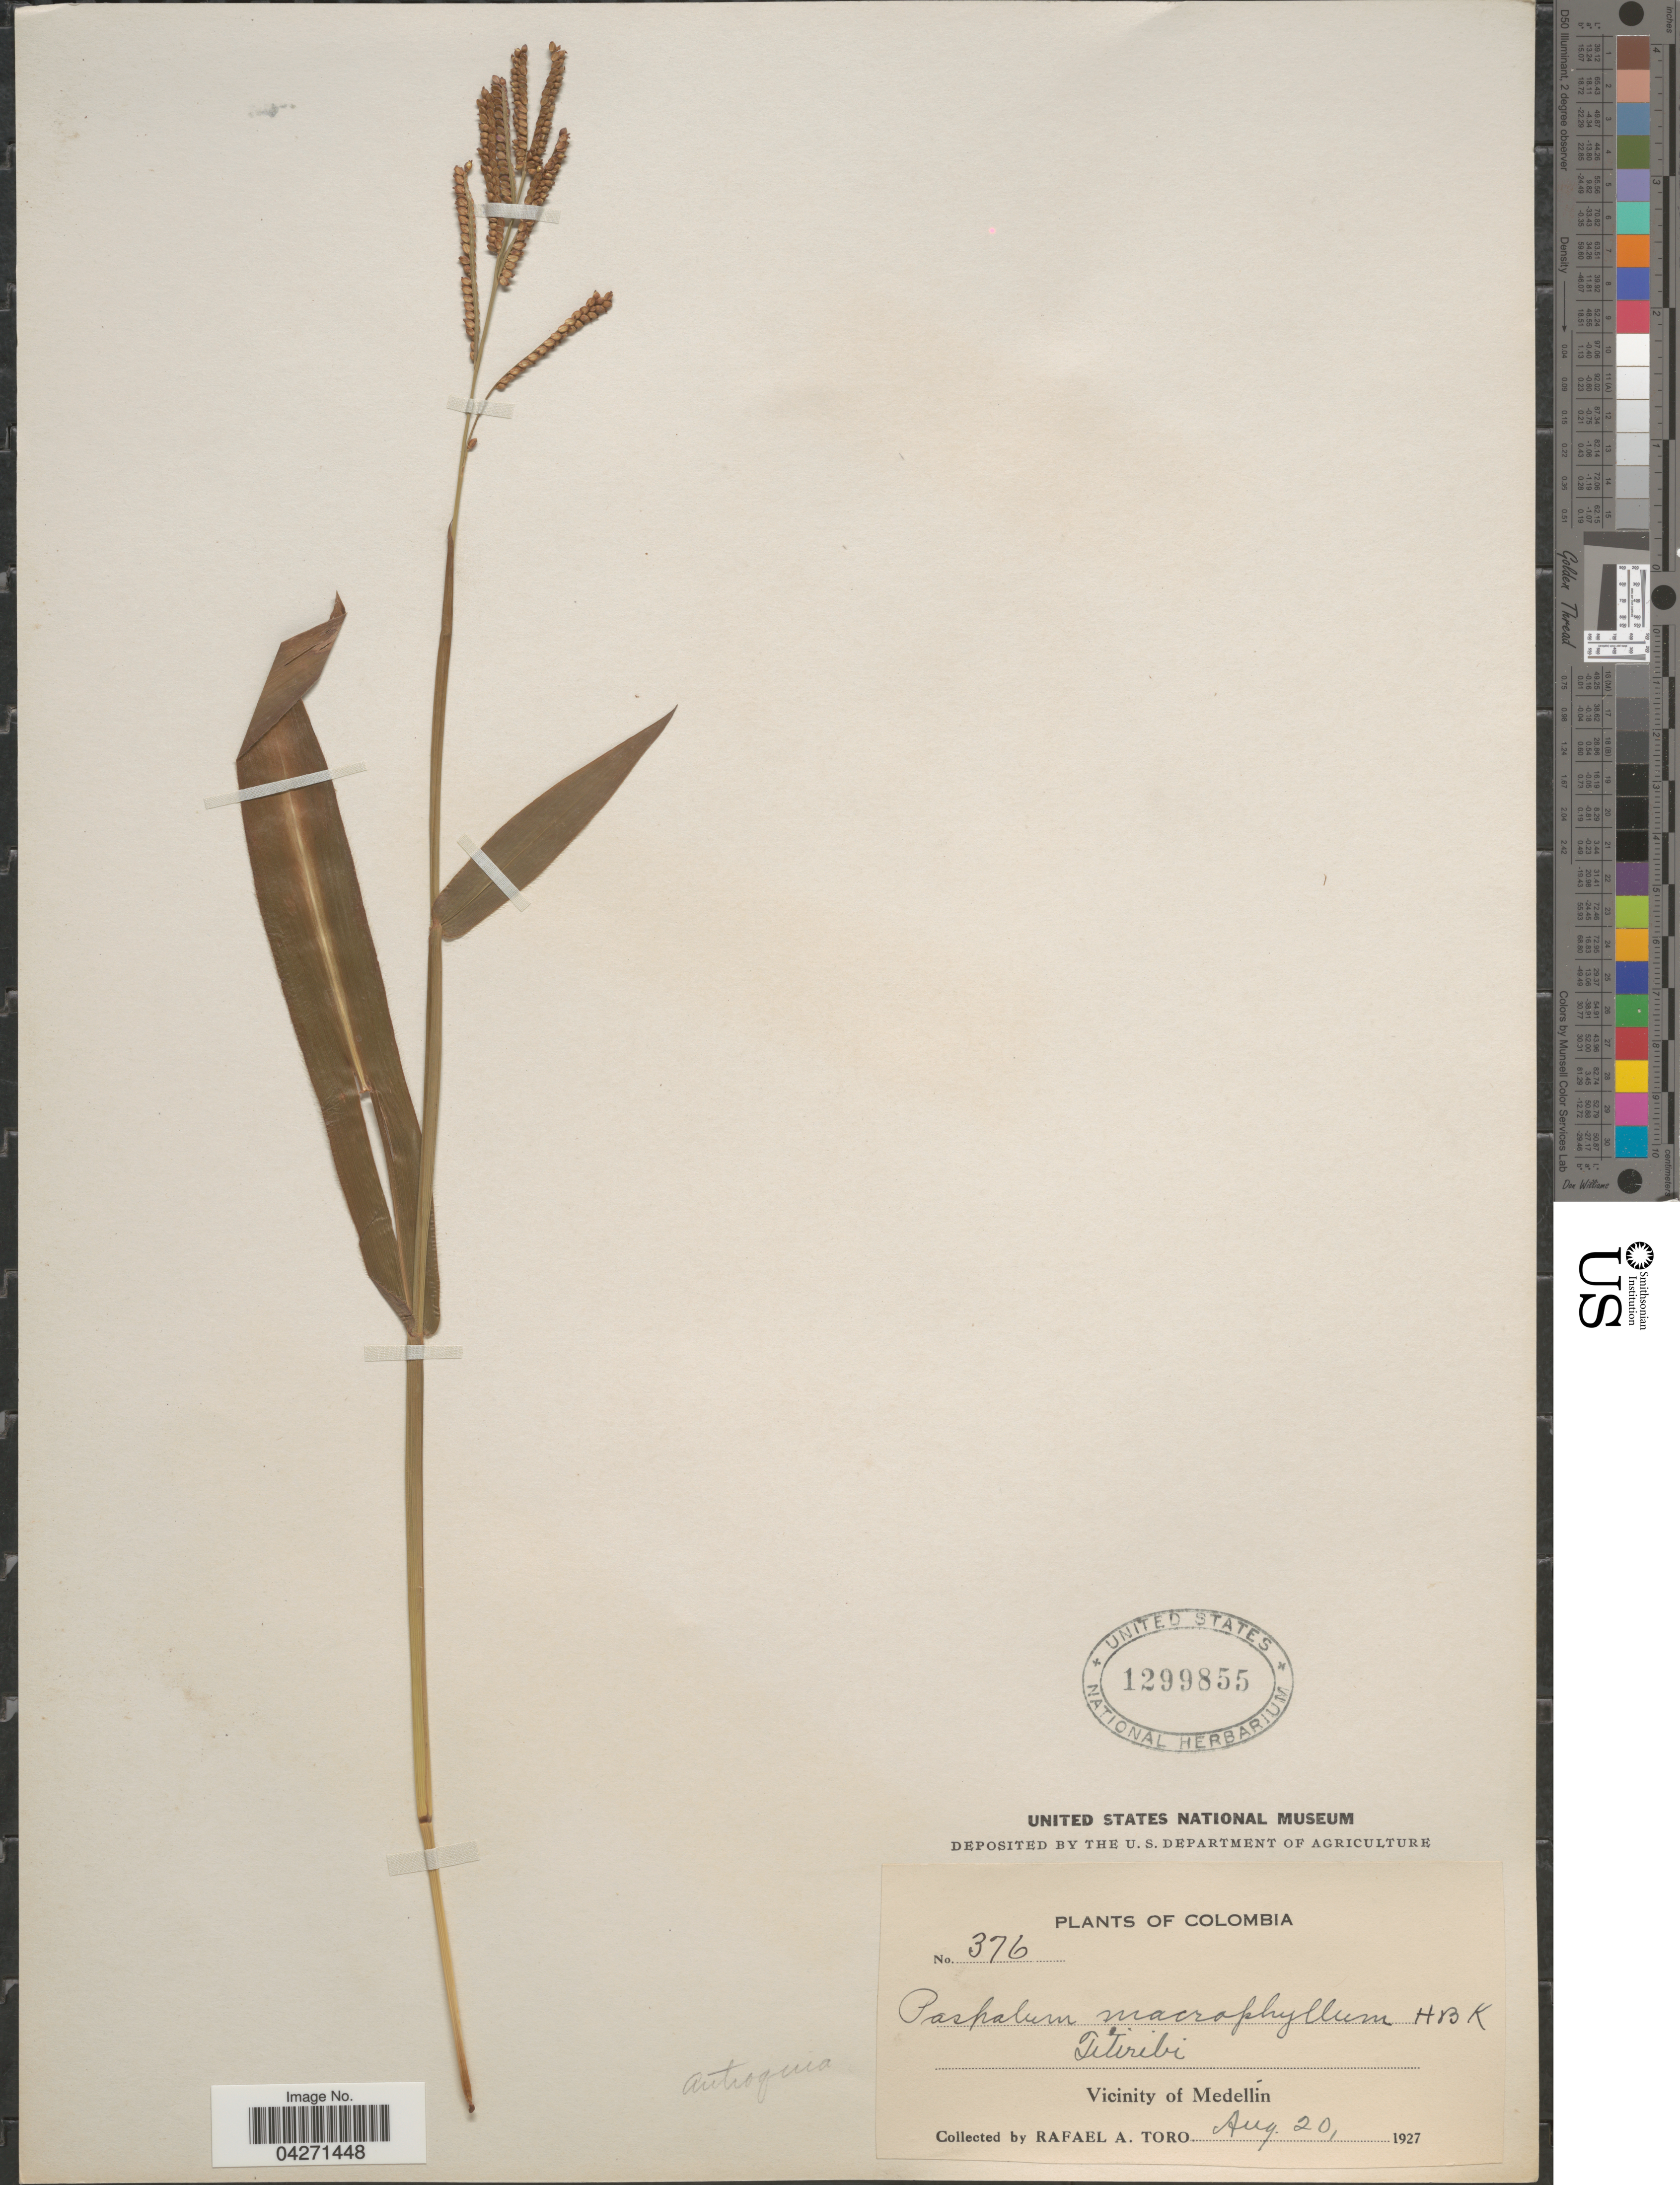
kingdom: Plantae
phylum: Tracheophyta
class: Liliopsida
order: Poales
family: Poaceae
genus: Paspalum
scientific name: Paspalum macrophyllum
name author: Kunth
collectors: R. A. Toro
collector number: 376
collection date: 1927-08-20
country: Colombia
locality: Titiribi. Vicinity of Medellín.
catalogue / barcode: US 1299855